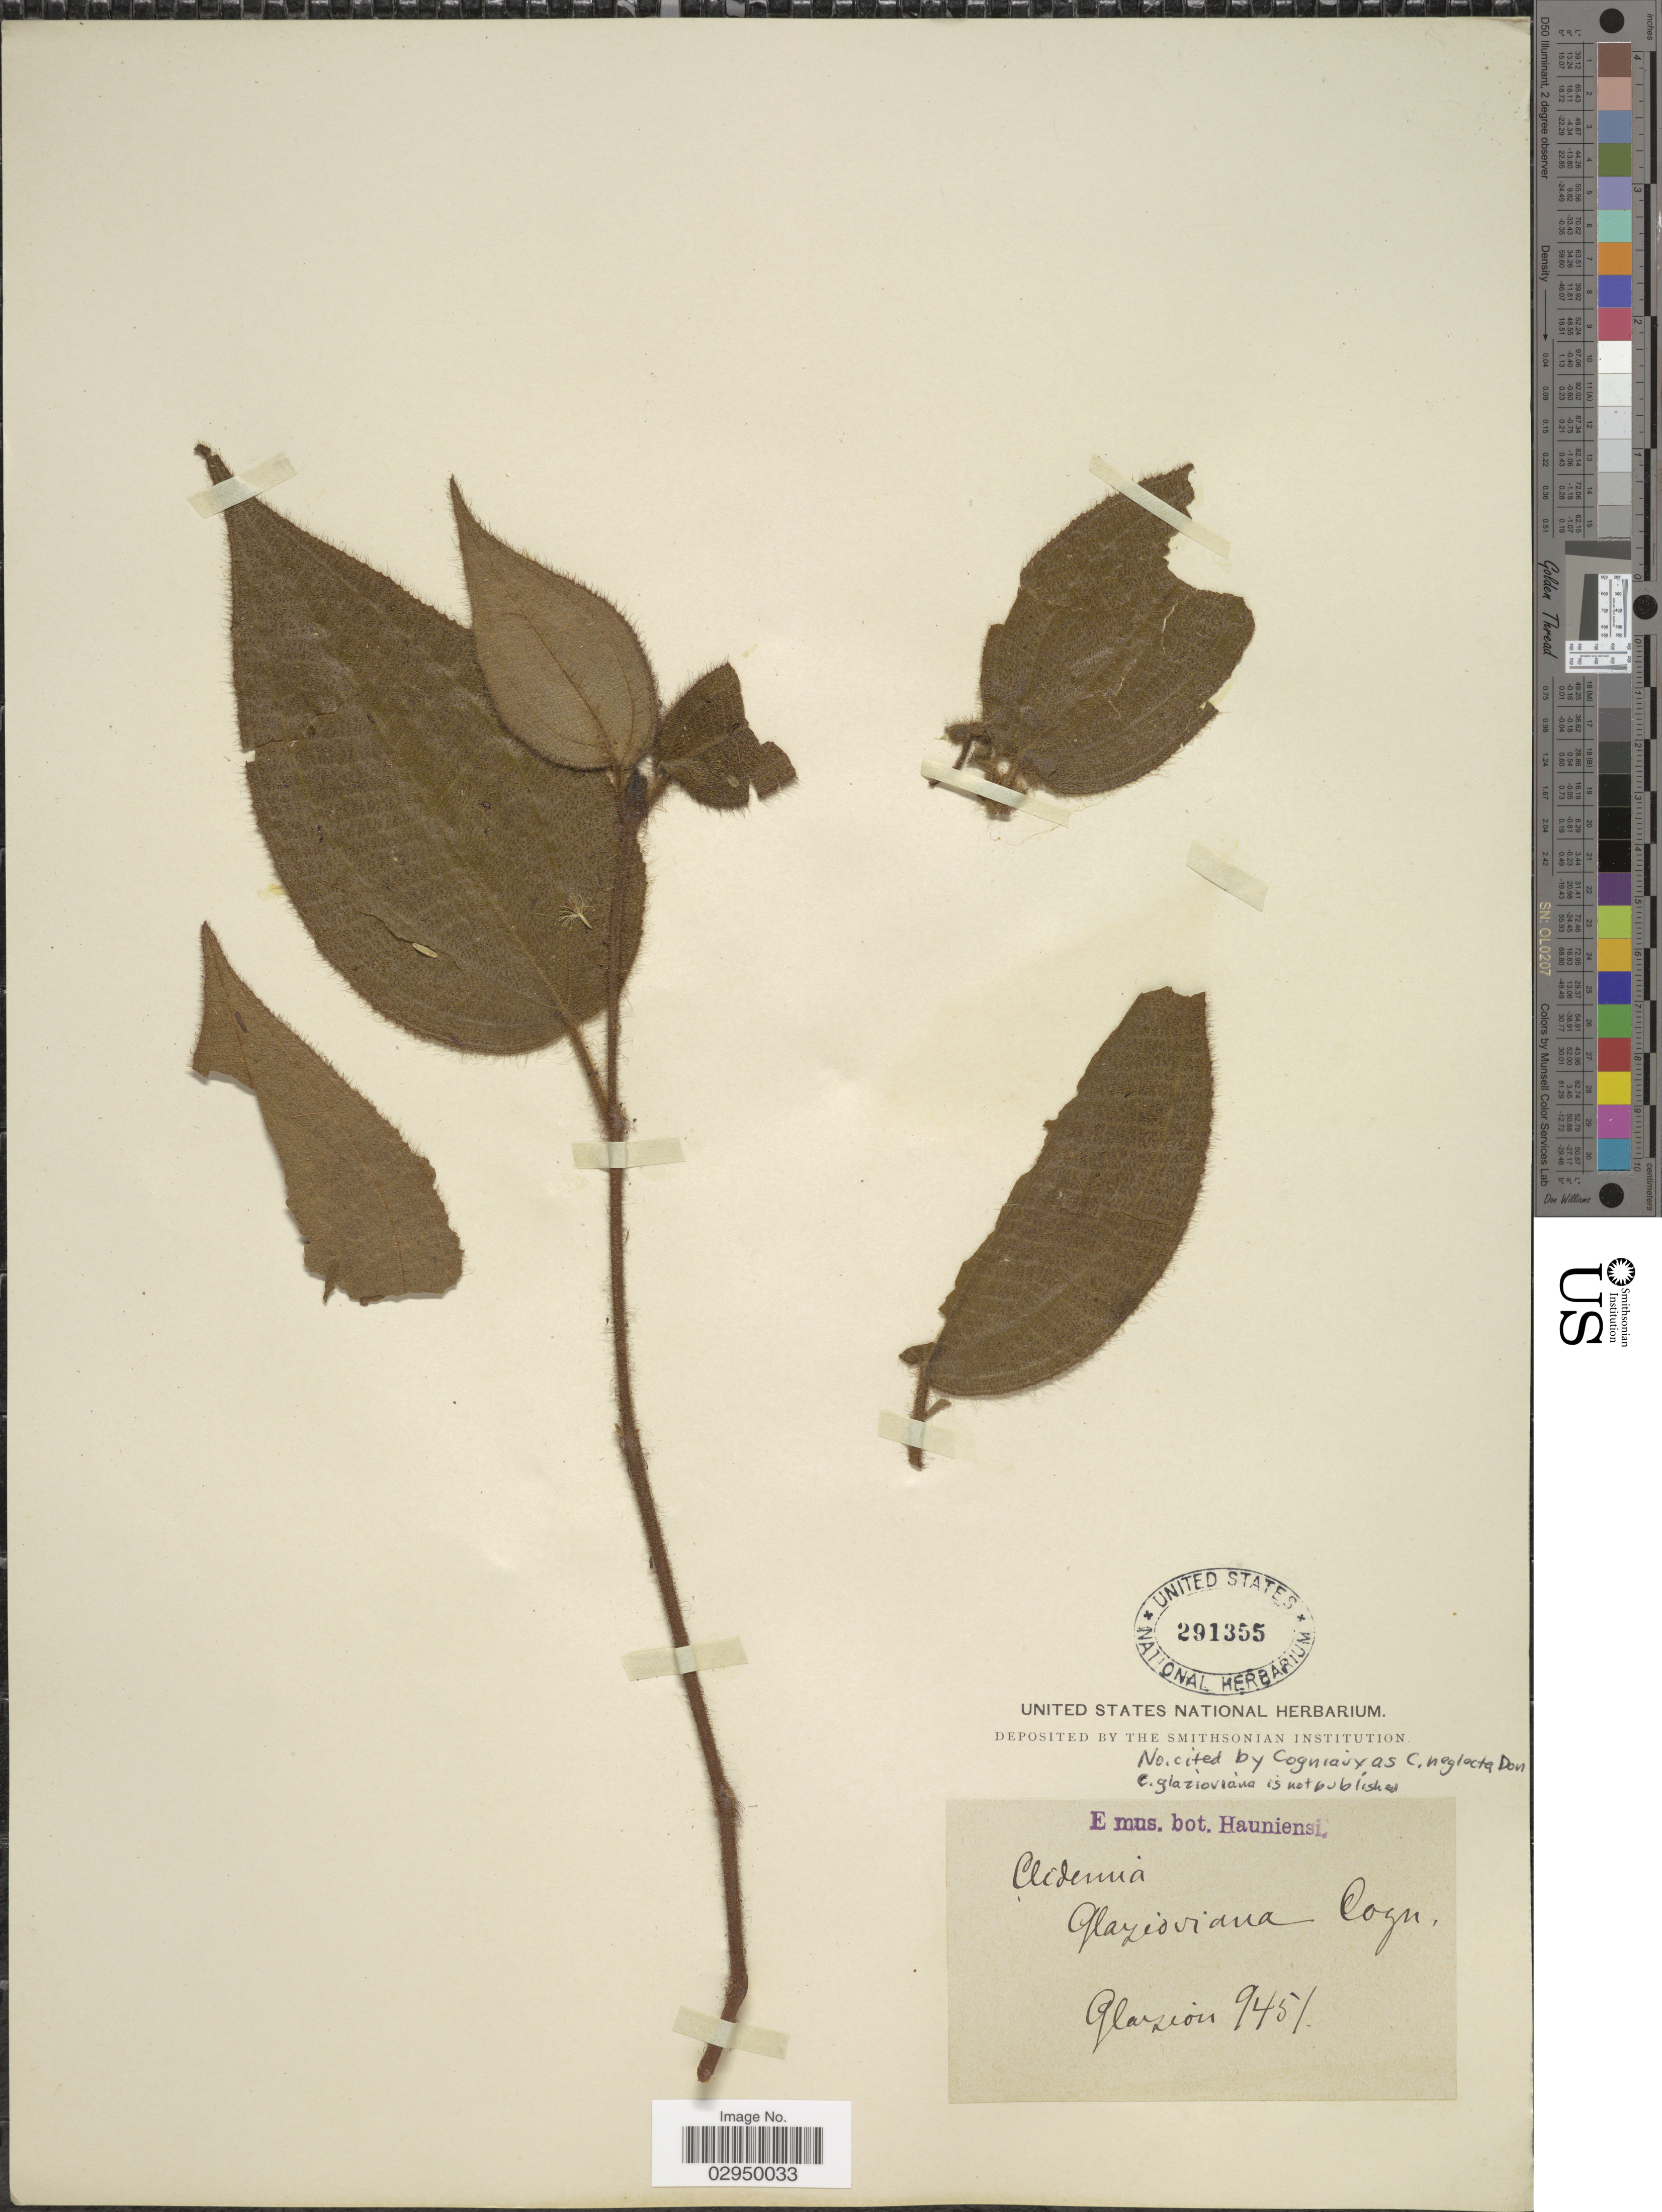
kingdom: Plantae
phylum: Tracheophyta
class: Magnoliopsida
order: Myrtales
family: Melastomataceae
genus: Clidemia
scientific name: Clidemia urceolata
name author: DC.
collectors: Glaziou, --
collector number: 9451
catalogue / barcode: US 291355